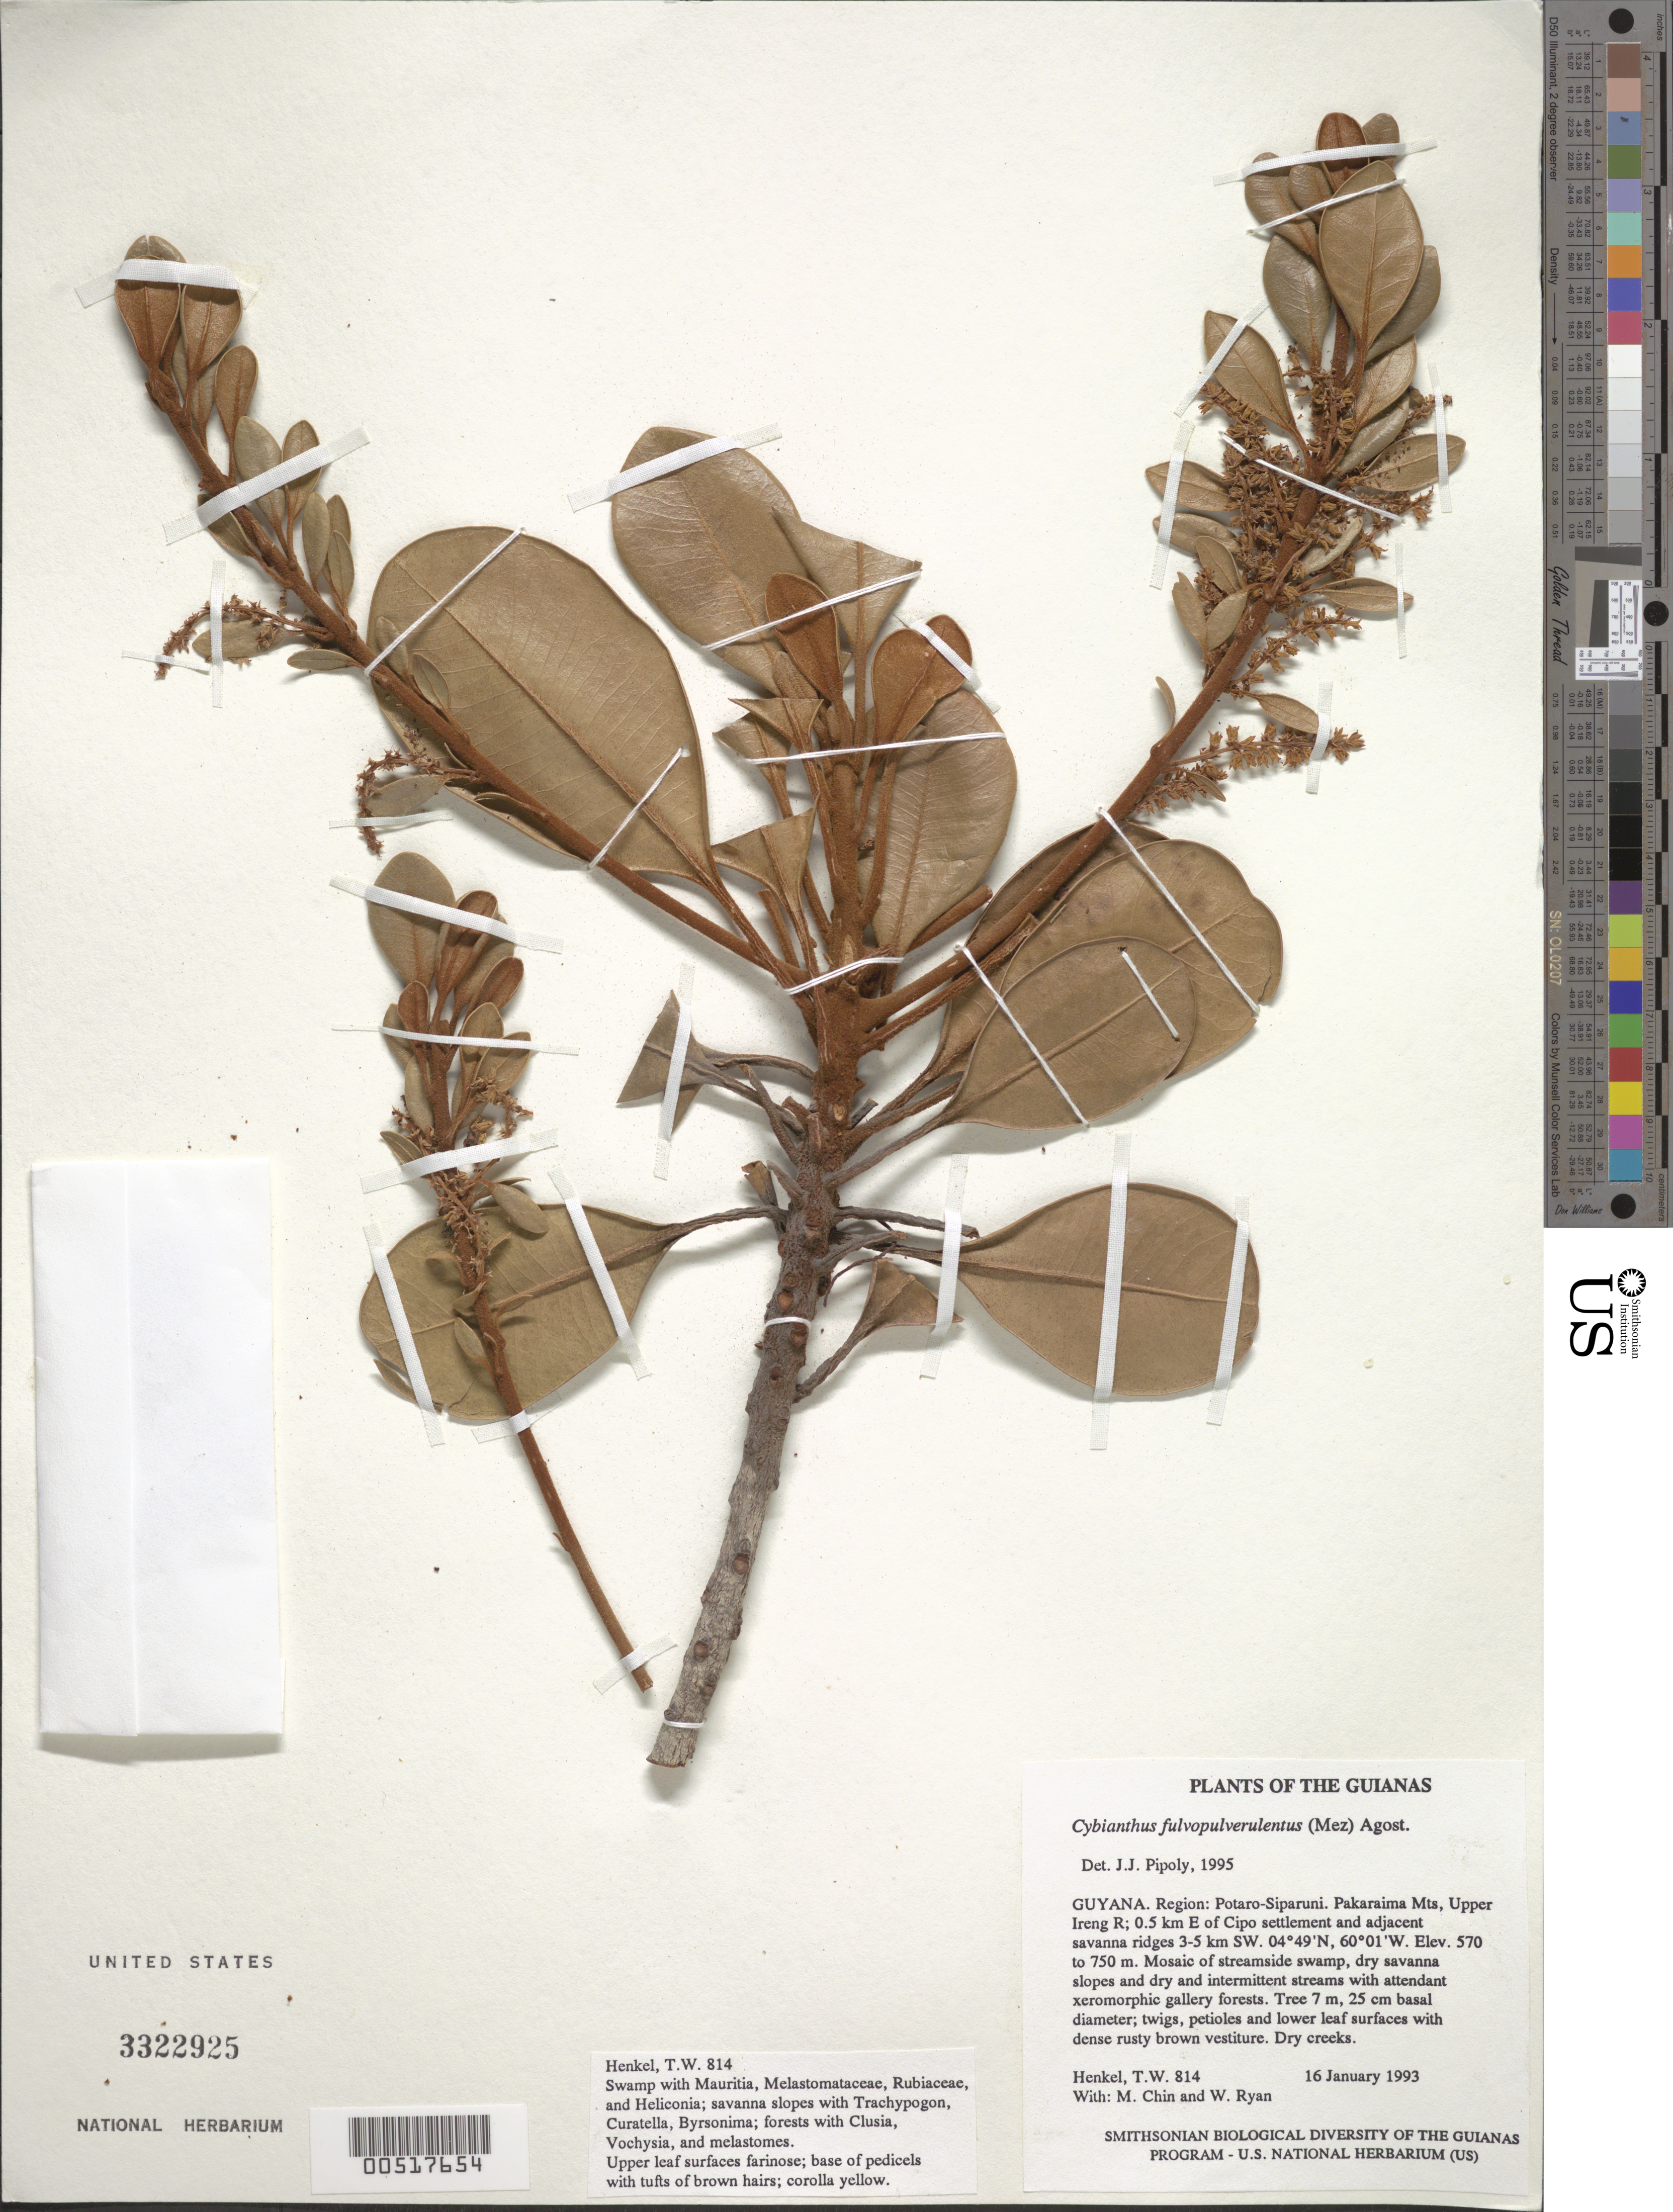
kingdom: Plantae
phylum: Tracheophyta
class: Magnoliopsida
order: Ericales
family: Primulaceae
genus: Cybianthus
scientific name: Cybianthus fulvopulverulentus subsp. fulvopulverulentus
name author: (Mez) G. Agostini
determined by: Pipoly, J. J., III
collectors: T. Henkel, M. Chin & W. Ryan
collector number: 814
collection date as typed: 16 January 1993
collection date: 1993-01-16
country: Guyana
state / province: Potaro-Siparuni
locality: Pakaraima Mts, Upper Ireng R; 0.5 km E of Cipo settlement and adjacent savanna ridges 3-5 km SW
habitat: Mosaic of streamside swamp, dry savanna slopes and dry and intermittent streams with attendant xeromorphic gallery forests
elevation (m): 570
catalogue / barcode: US 3322925